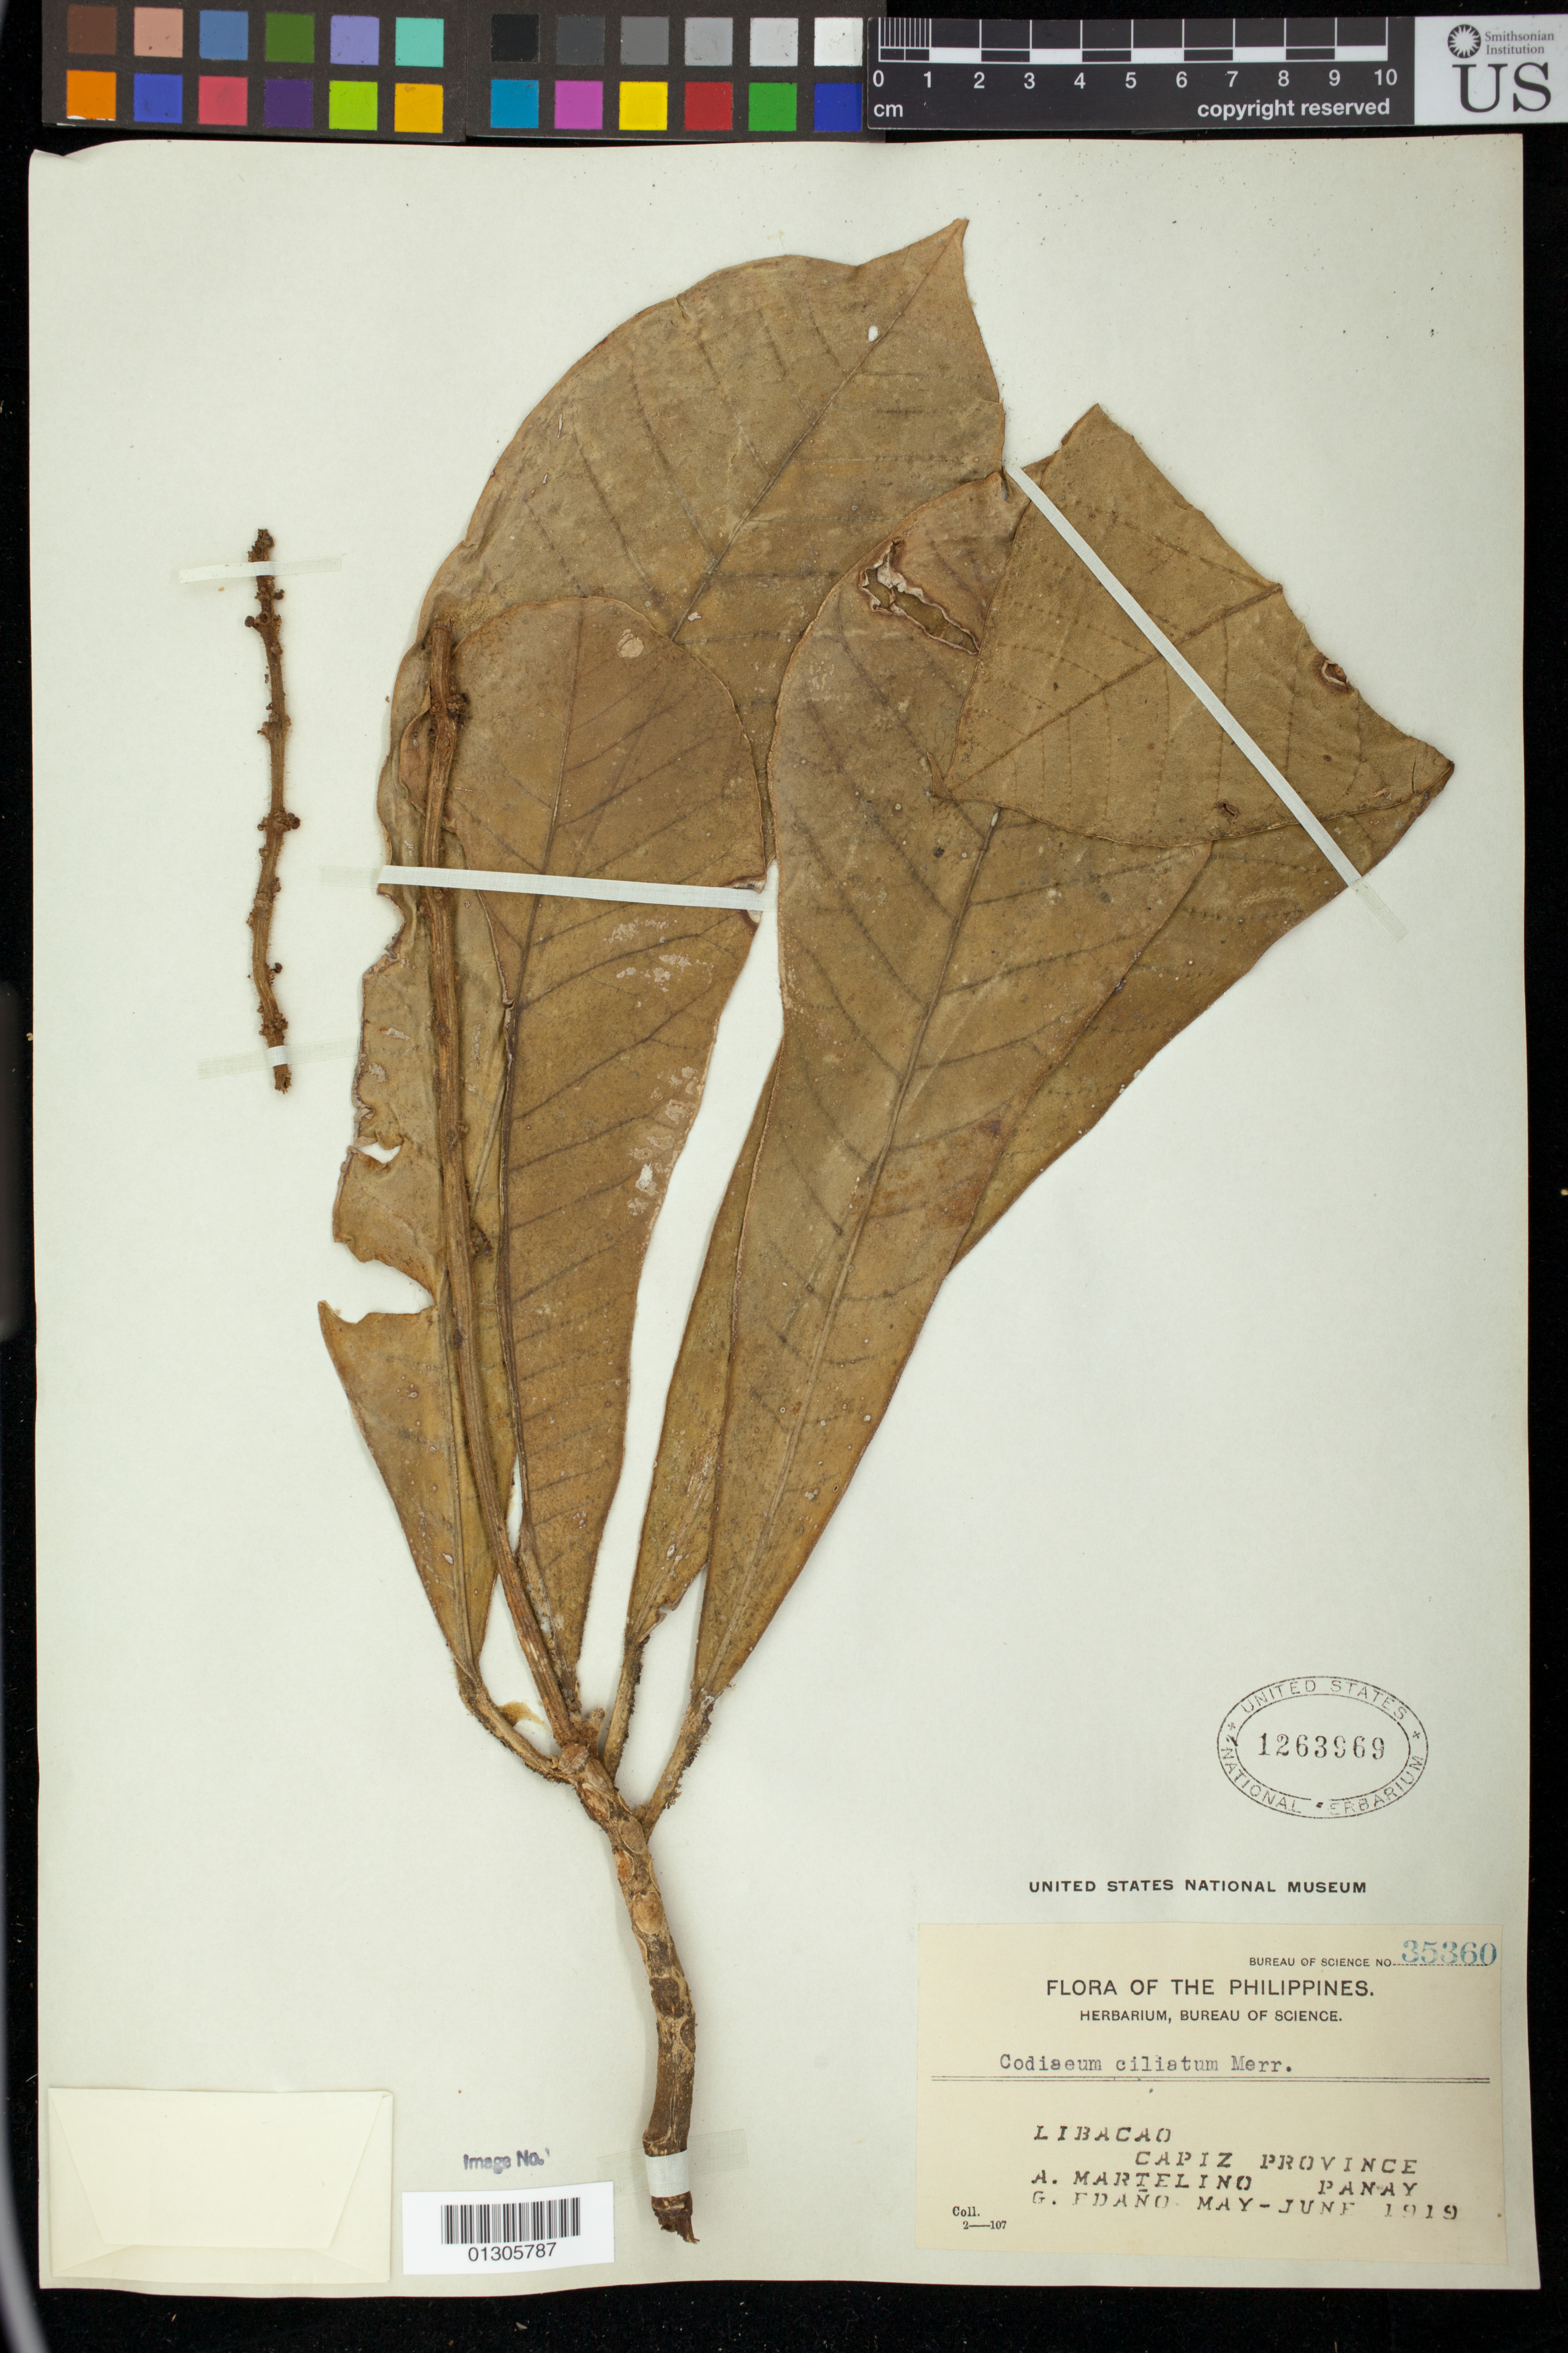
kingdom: Plantae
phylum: Tracheophyta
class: Magnoliopsida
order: Malpighiales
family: Euphorbiaceae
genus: Codiaeum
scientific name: Codiaeum ciliatum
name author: Merr.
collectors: A. Martelino & G. Edaño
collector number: Bureau of Sci. 35360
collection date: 1919-05-01/1919-06-30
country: Philippines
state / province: Western Visayas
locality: Libacao, Capiz Province Panay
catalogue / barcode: US 1263969